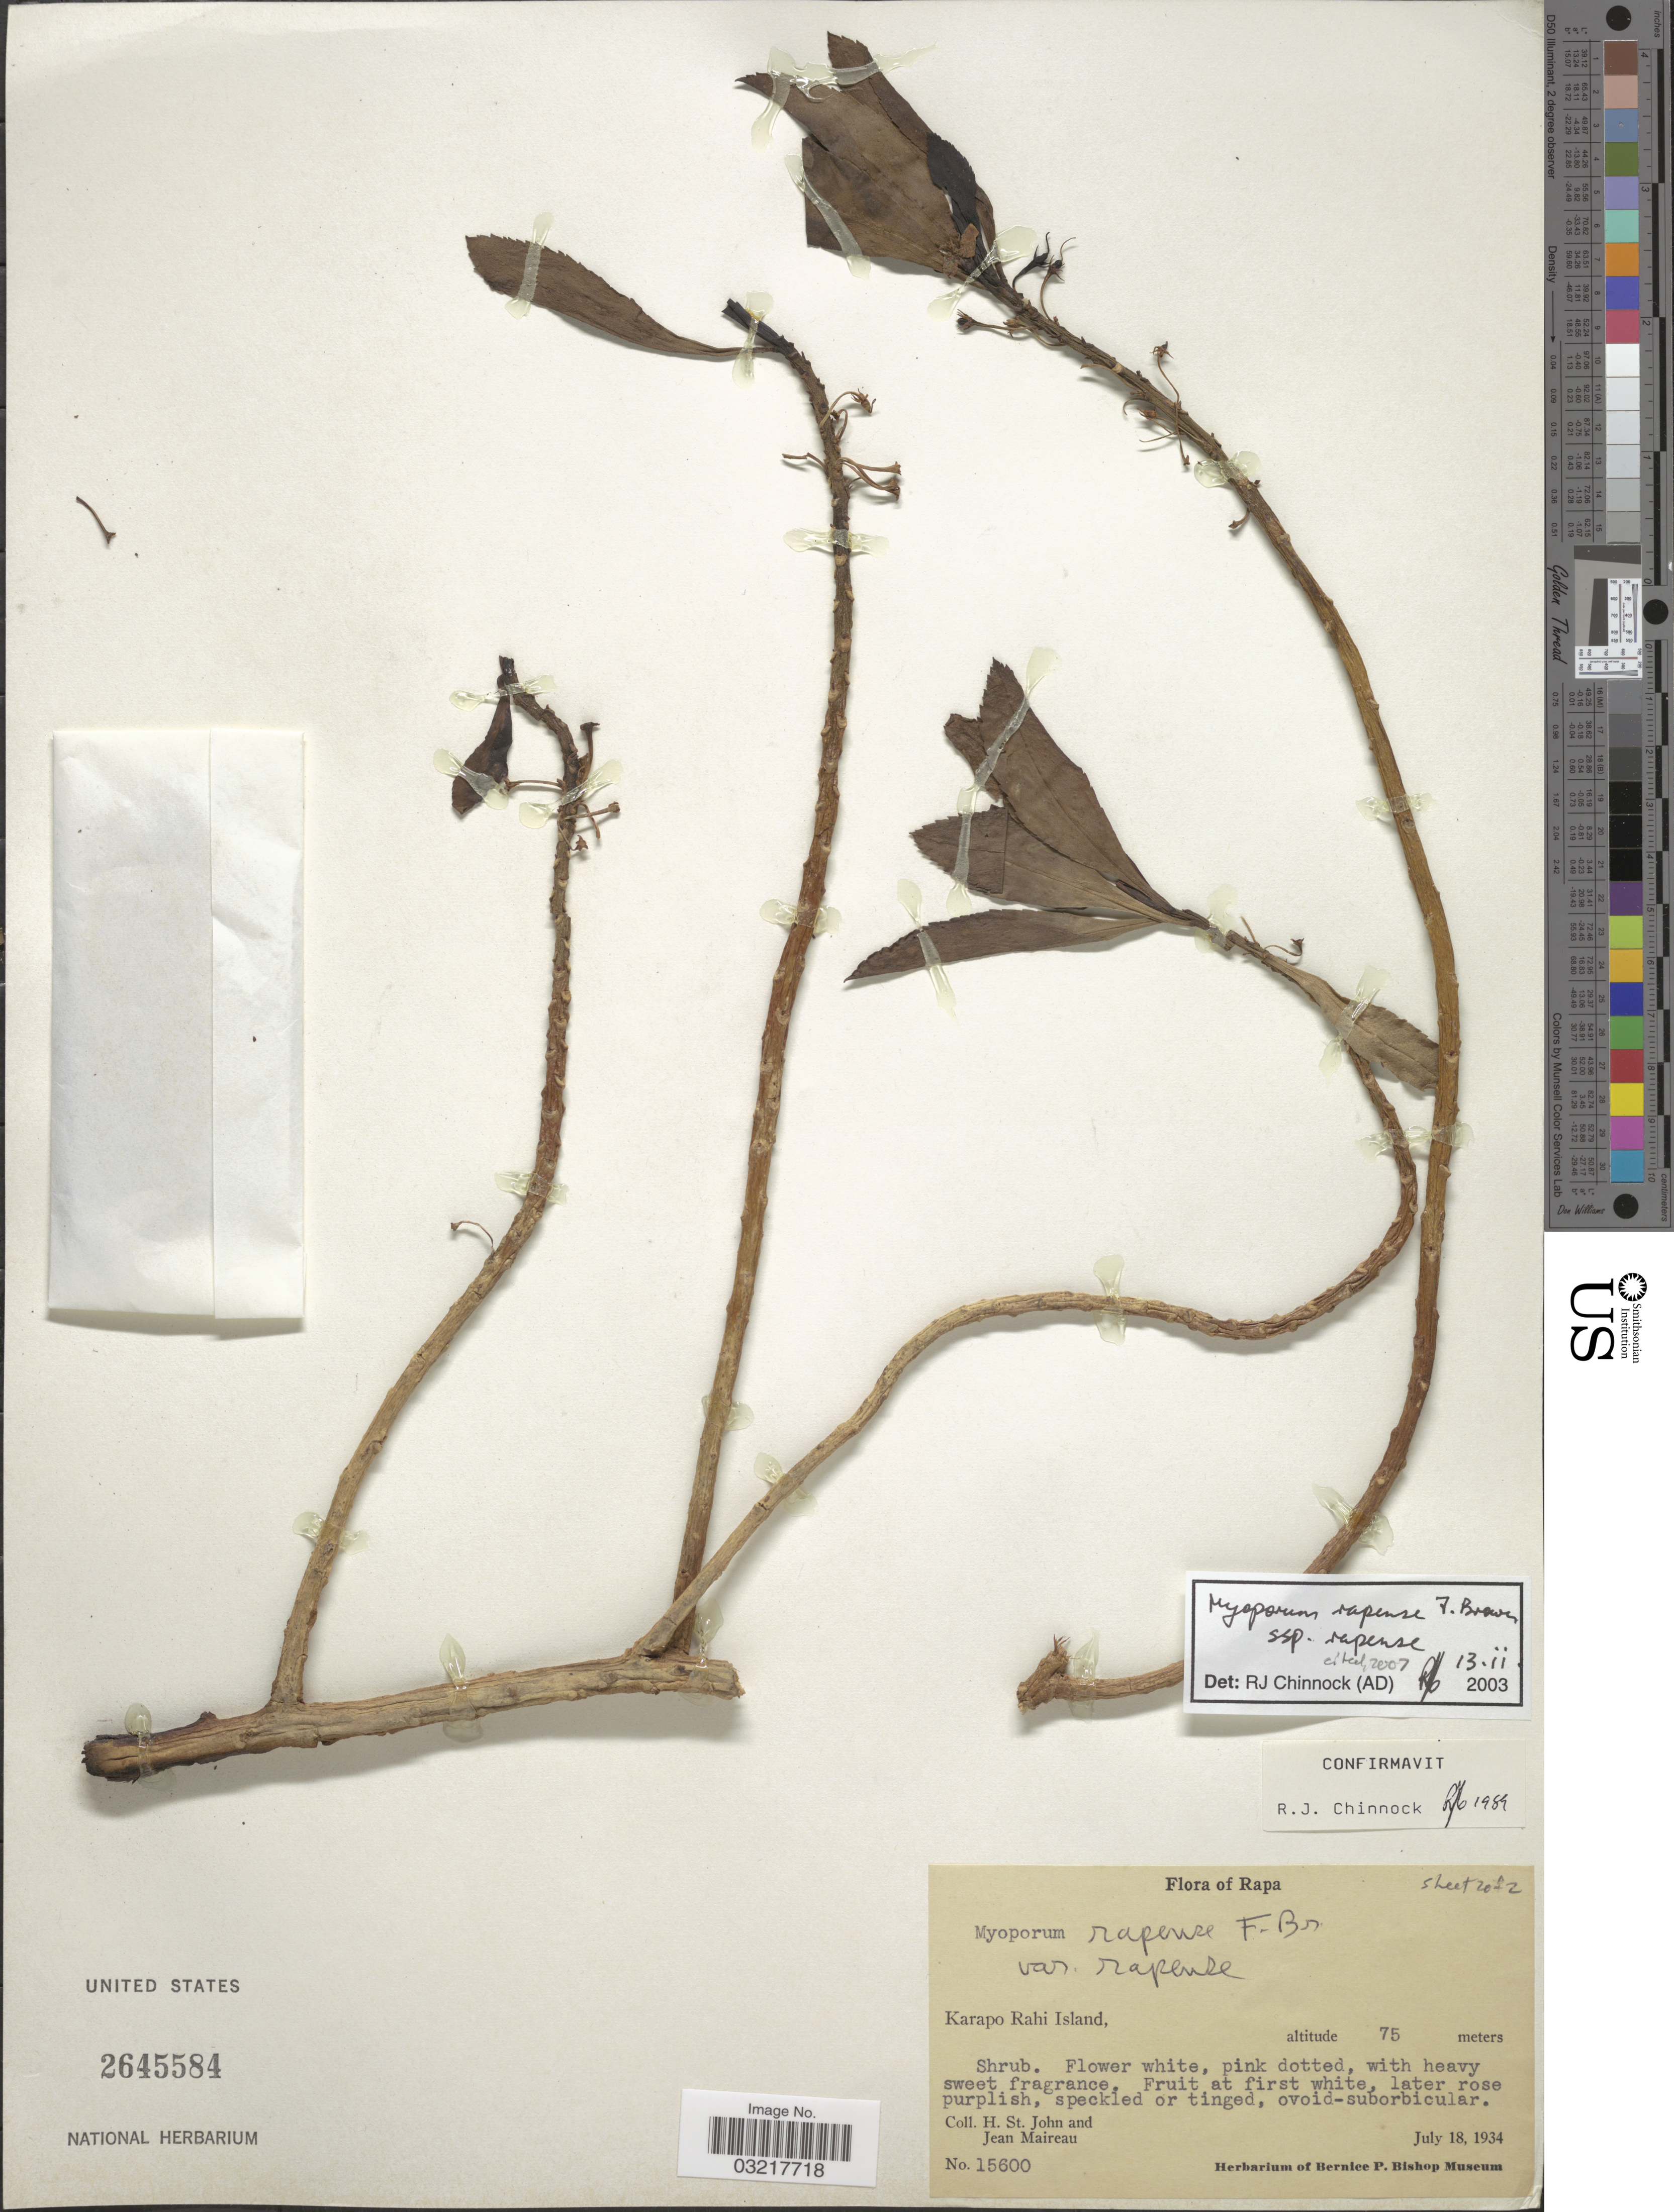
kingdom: Plantae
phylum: Tracheophyta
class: Magnoliopsida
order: Lamiales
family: Scrophulariaceae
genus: Myoporum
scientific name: Myoporum rapense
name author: F. Br.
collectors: H. St. John & J. Maireau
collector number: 15600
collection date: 1934-07-18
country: French Polynesia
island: Rapa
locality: Rapa. Karapo Rahi Island.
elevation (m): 75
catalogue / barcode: US 2645584